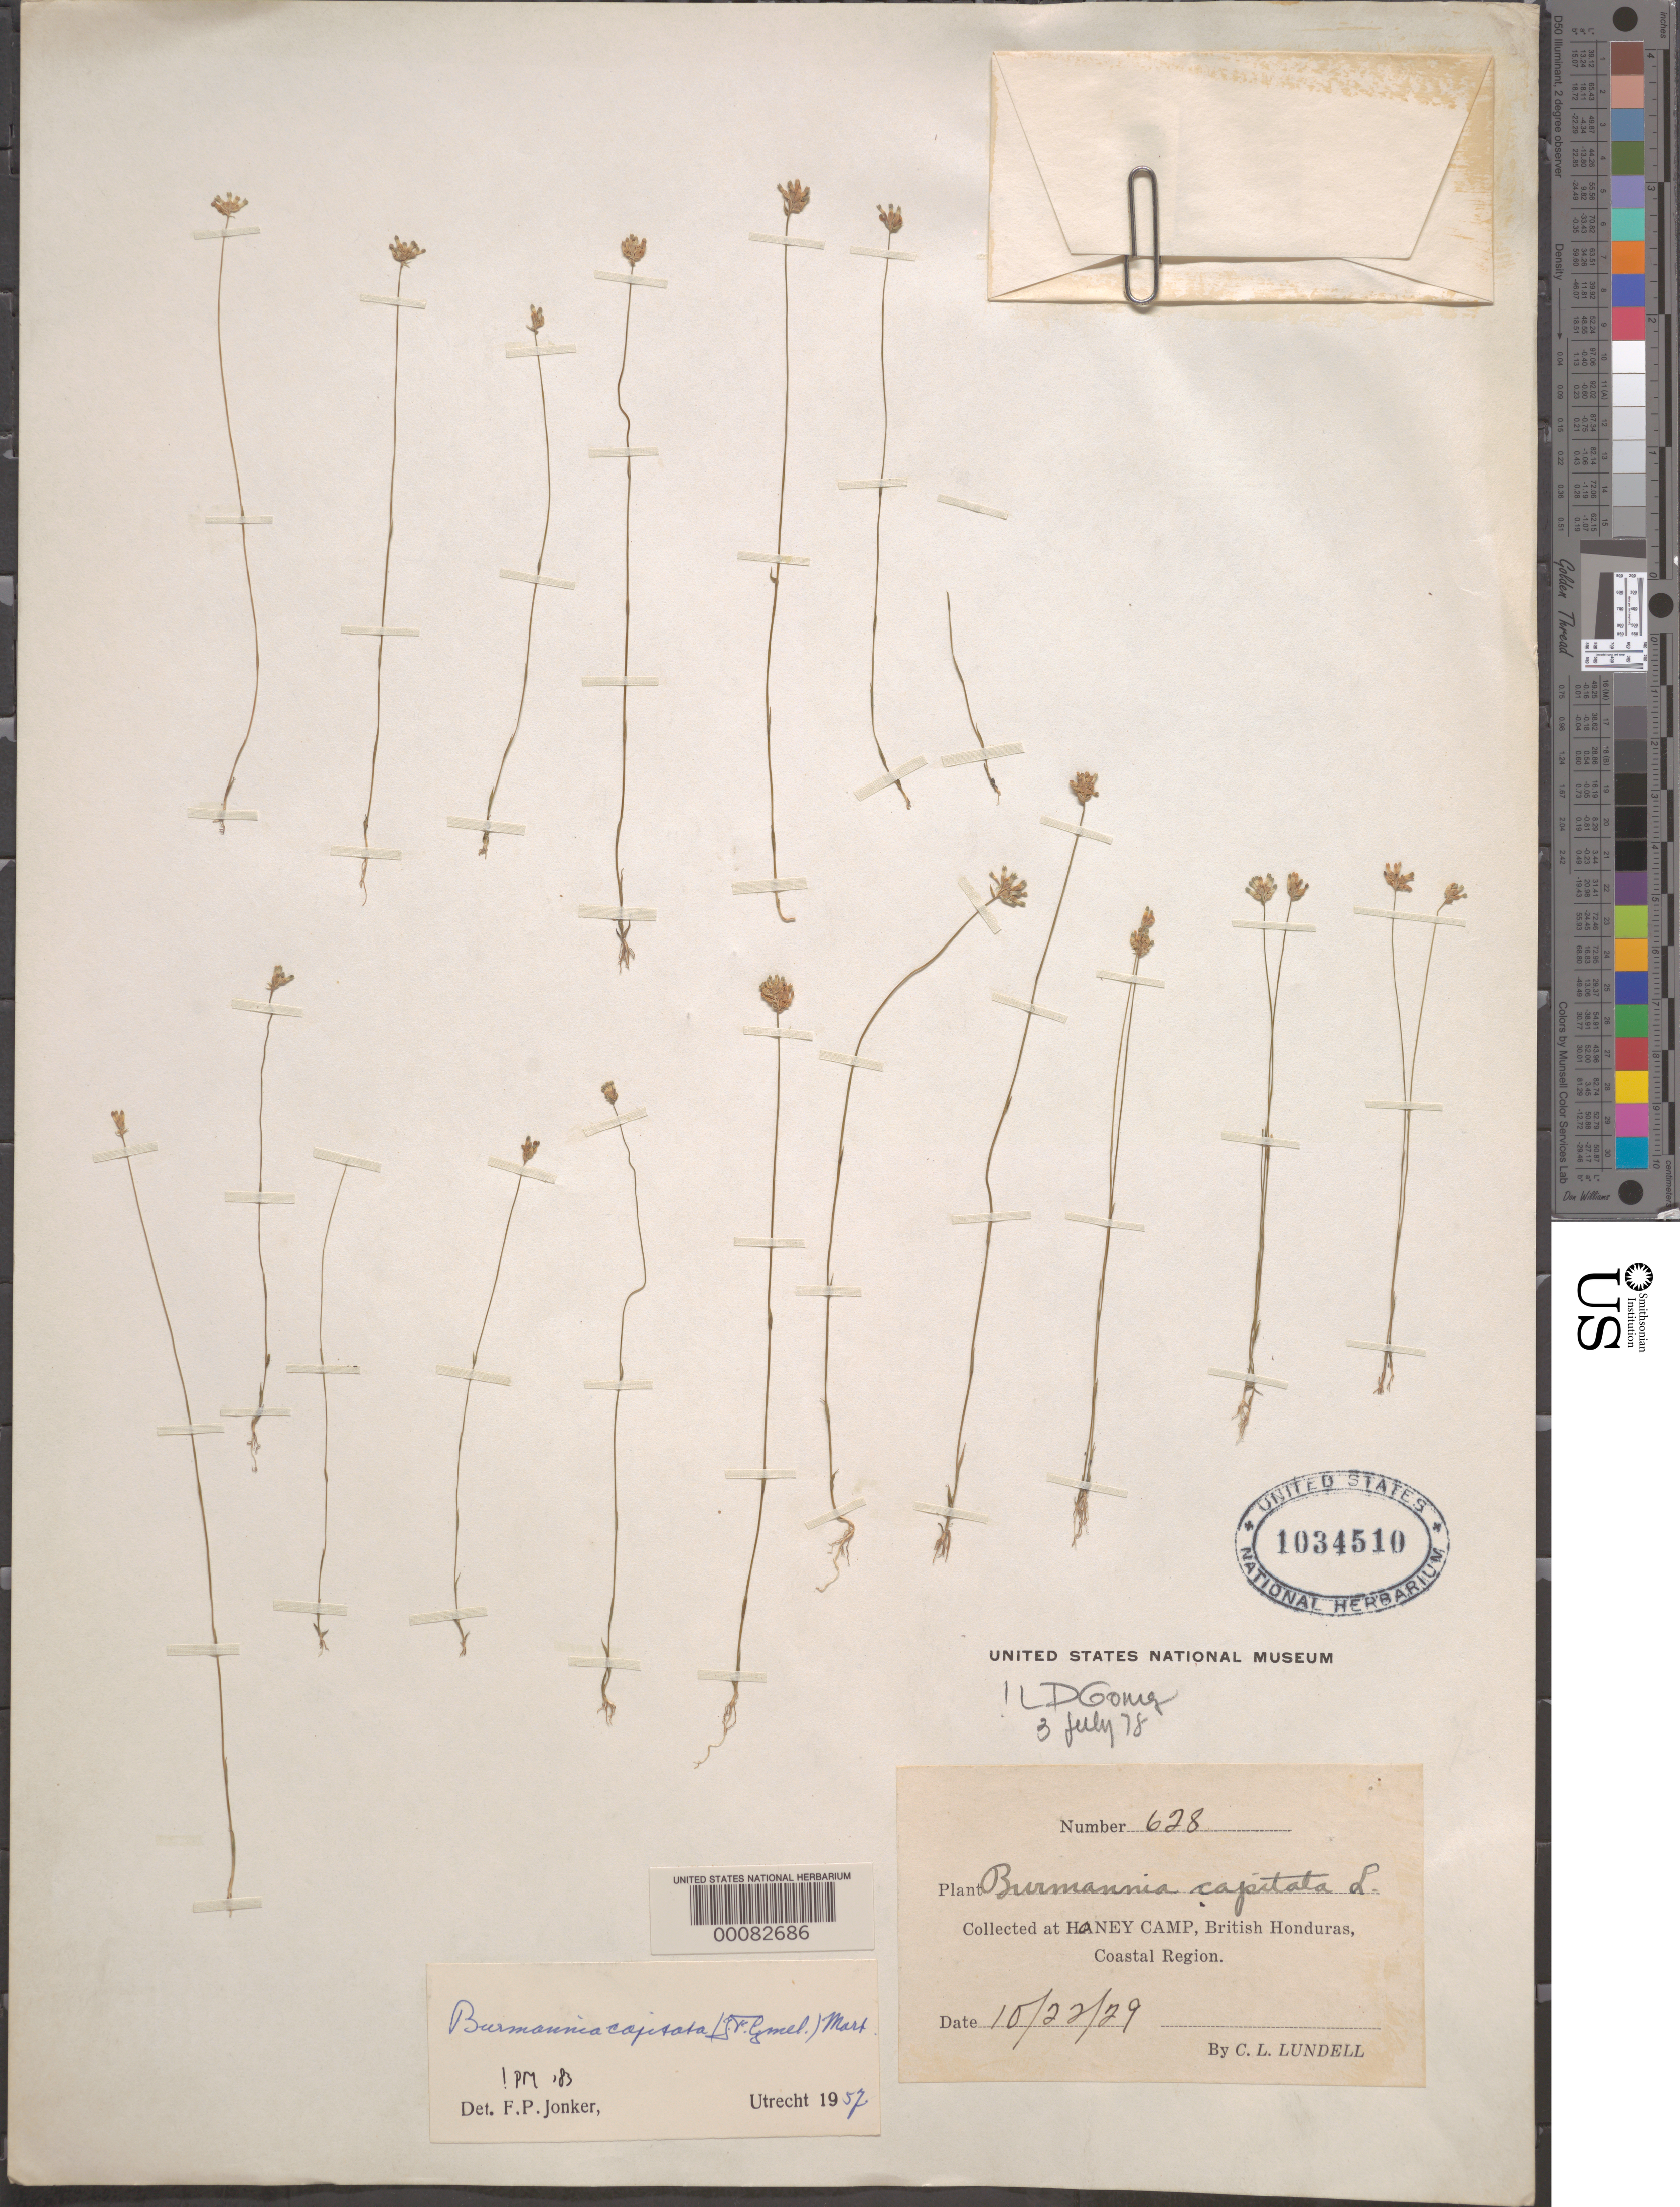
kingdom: Plantae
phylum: Tracheophyta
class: Liliopsida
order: Dioscoreales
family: Burmanniaceae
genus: Burmannia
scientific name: Burmannia capitata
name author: (Walter ex J.F. Gmel.) Mart.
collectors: C. L. Lundell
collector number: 628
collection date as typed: Transcribed d/m/y: 22/10/29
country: Belize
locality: Honey Camp, British Honduras, Coastal Region.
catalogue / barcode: US 1034510